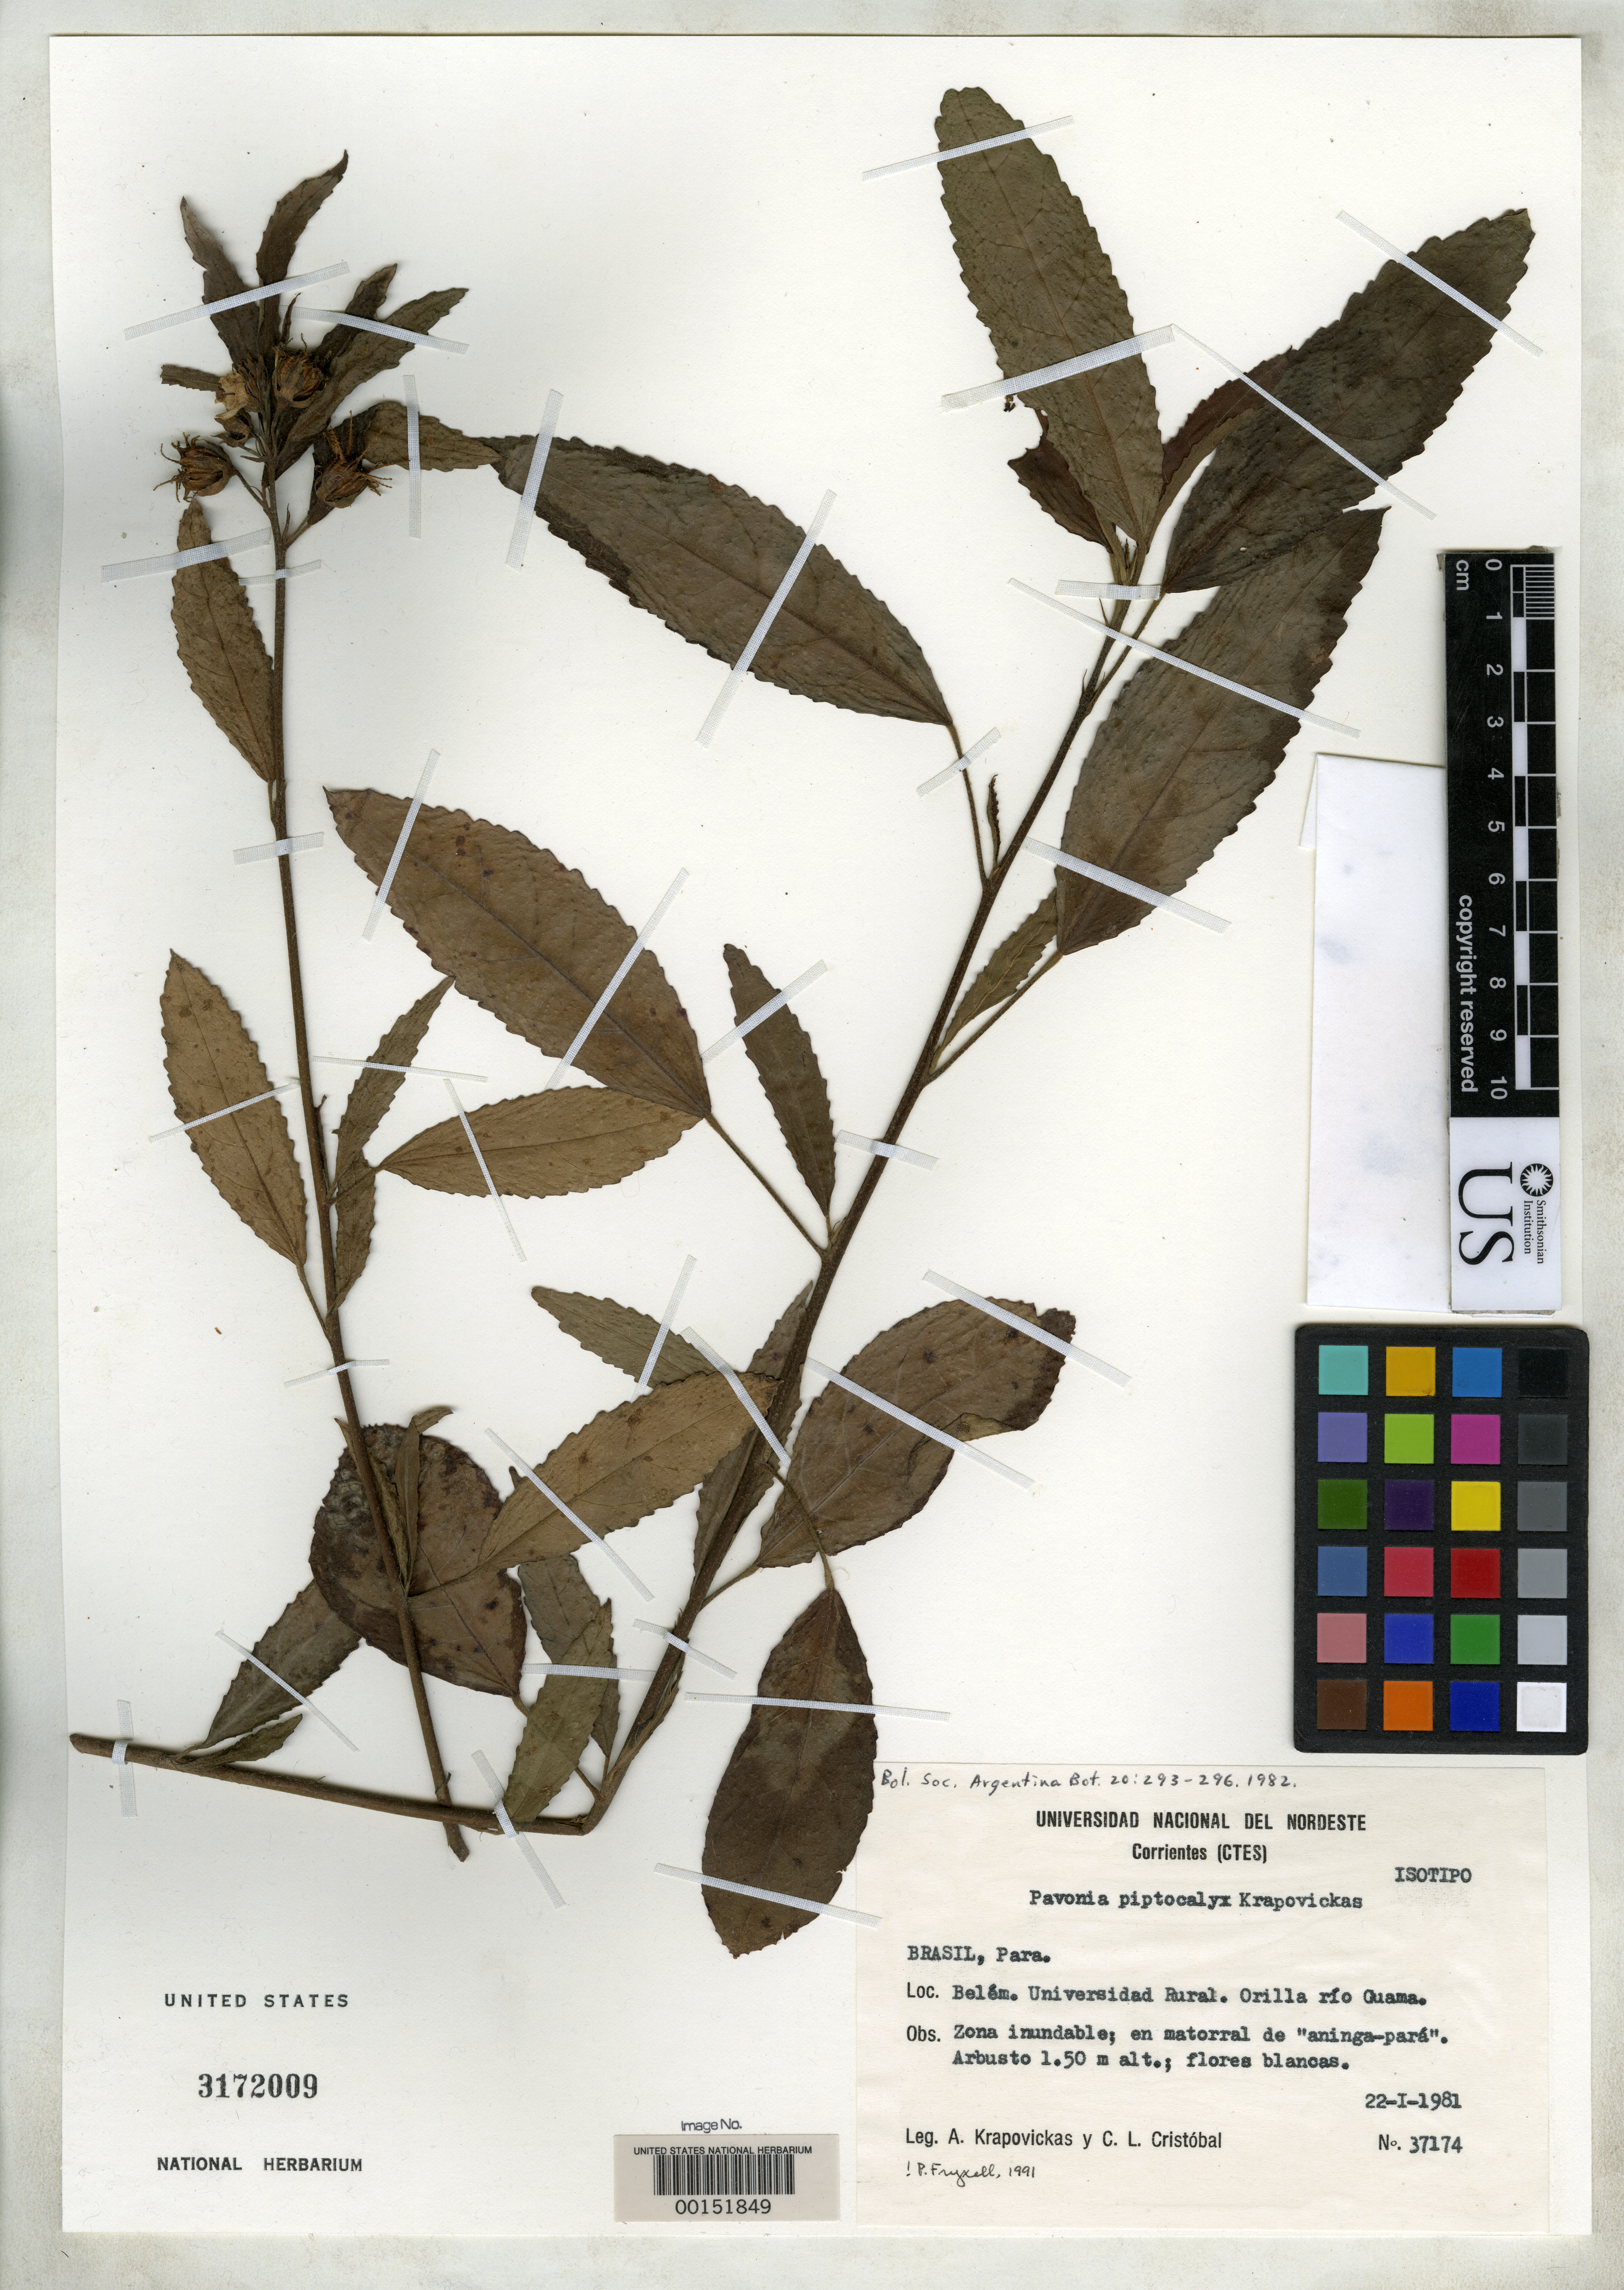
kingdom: Plantae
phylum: Tracheophyta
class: Magnoliopsida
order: Malvales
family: Malvaceae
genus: Pavonia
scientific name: Pavonia piptocalyx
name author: Krapov.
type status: Isotype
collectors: A. Krapovickas & C. L. Cristóbal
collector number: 37174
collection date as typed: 22 Jan 1981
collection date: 1981-01-22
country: Brazil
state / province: Pará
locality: Belem, Universidas rural, bank of Guama River.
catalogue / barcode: US 3172009